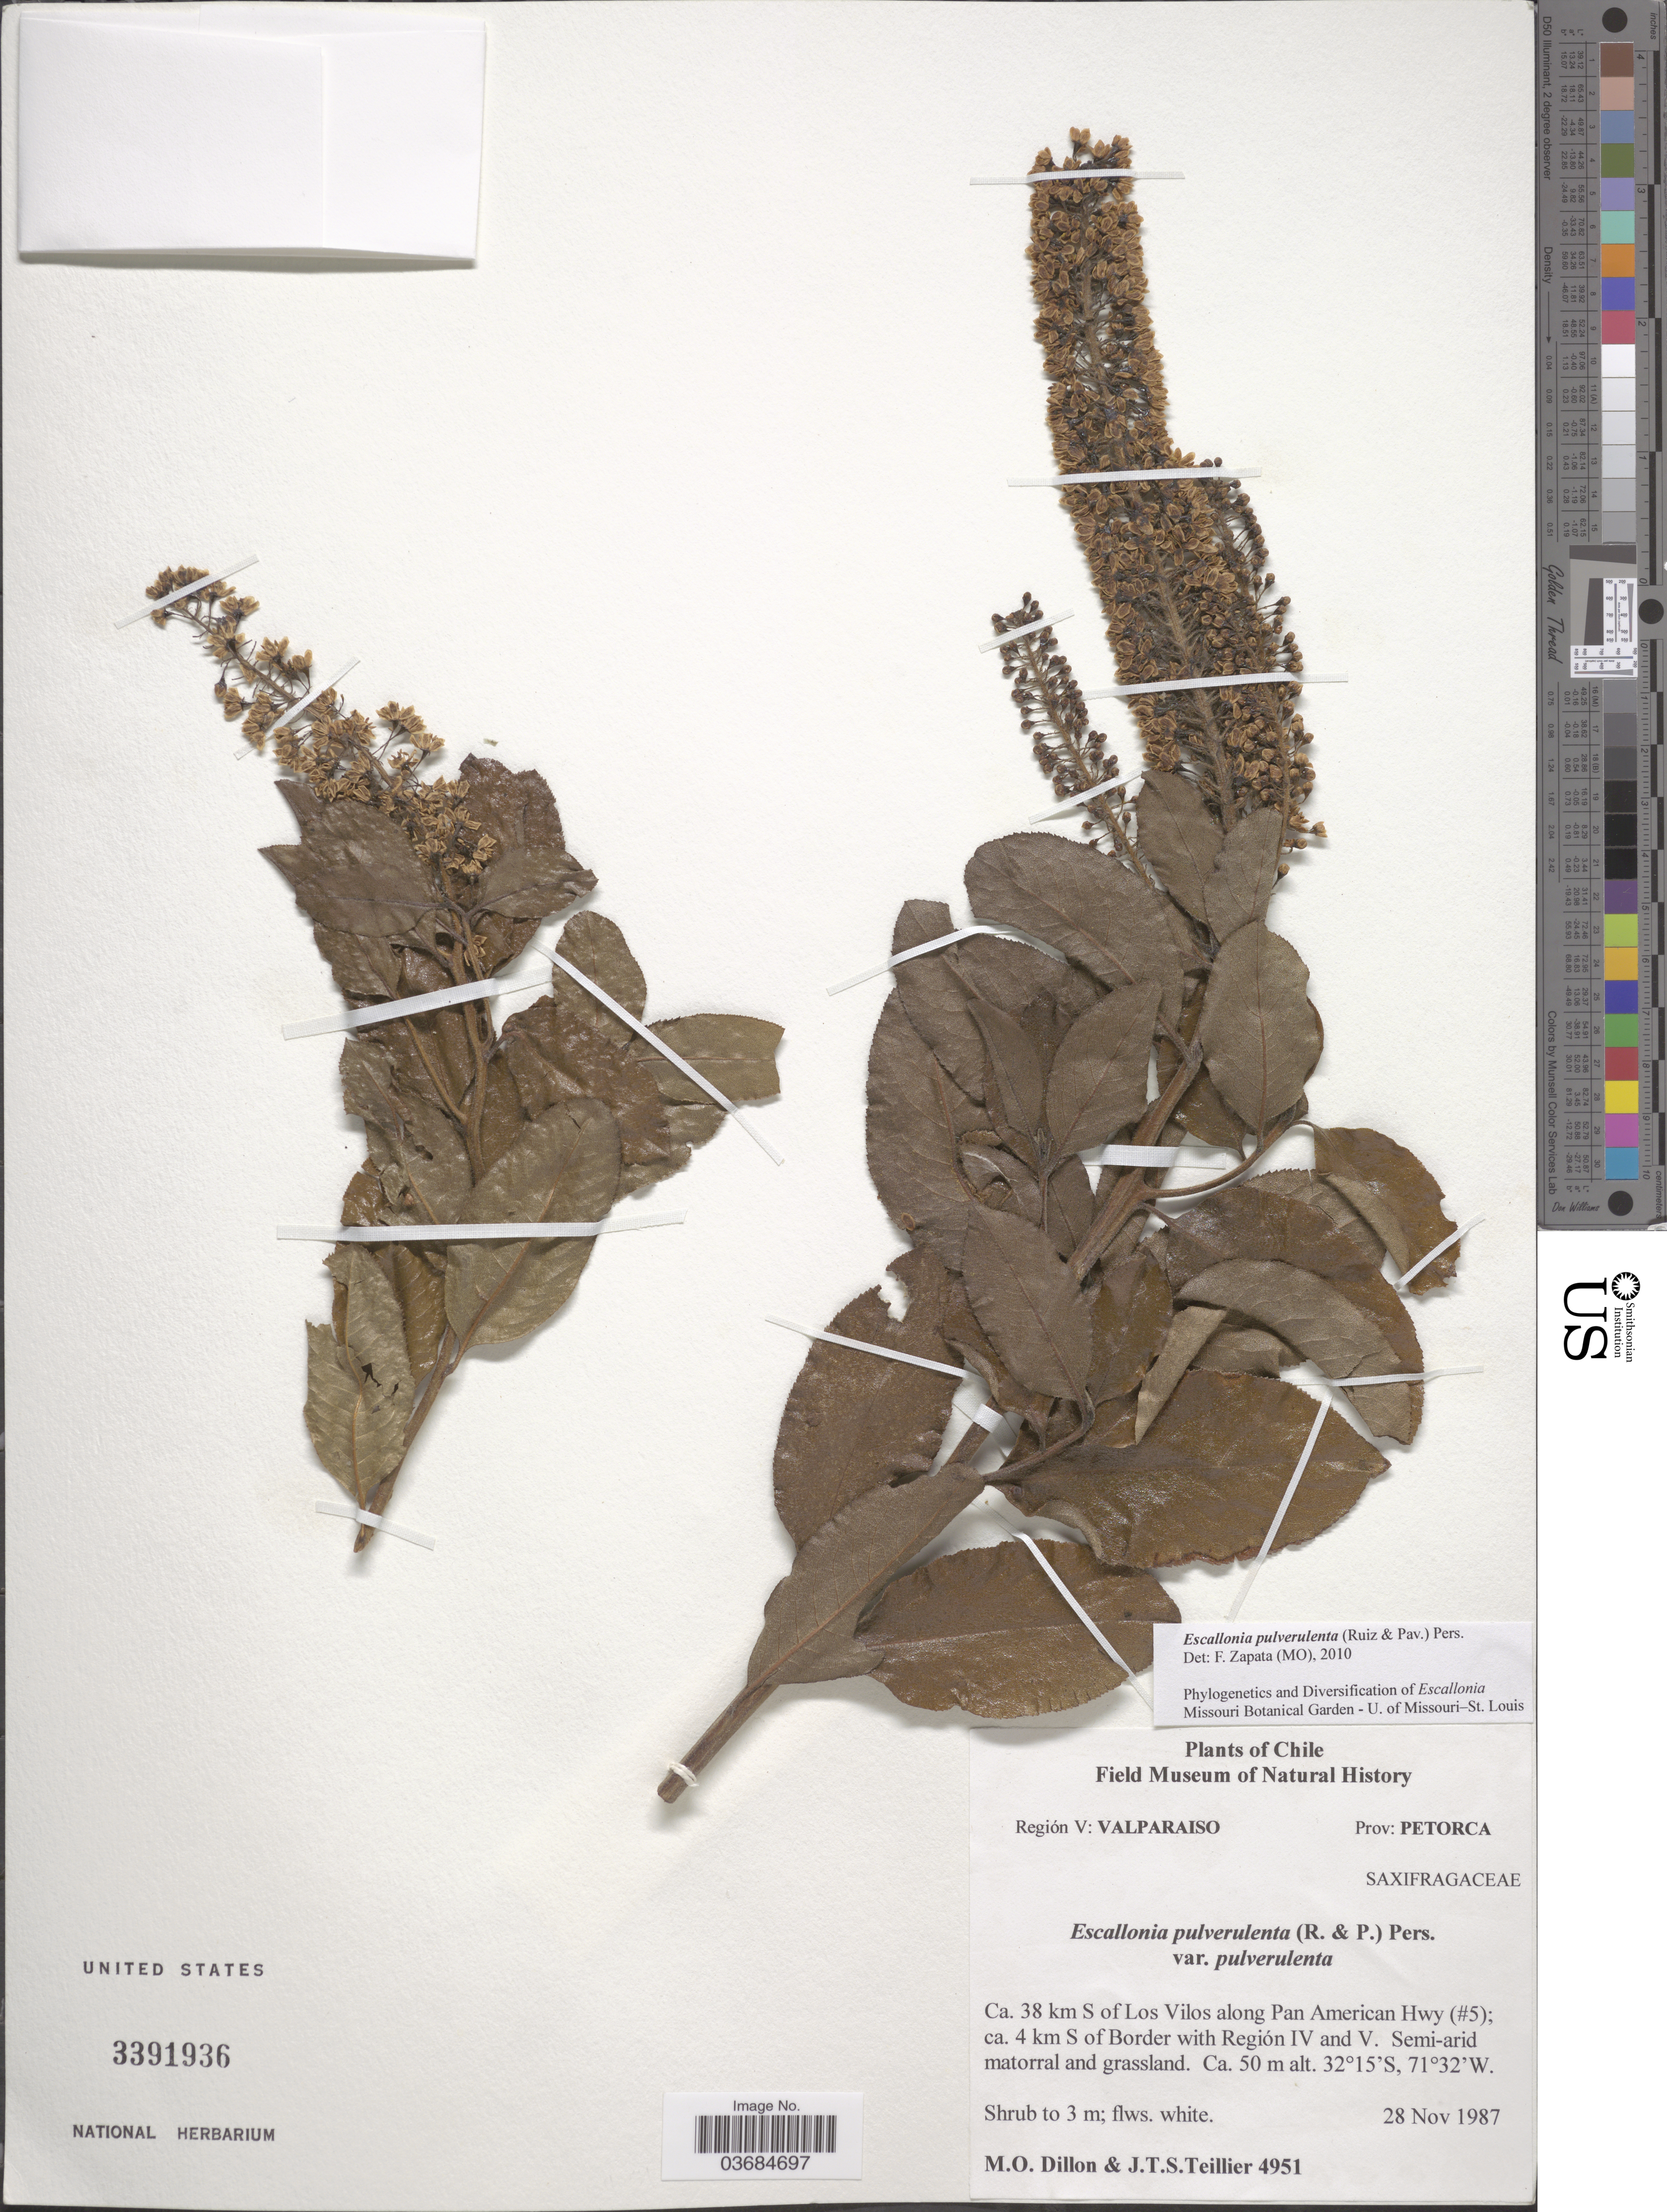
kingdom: Plantae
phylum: Tracheophyta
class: Magnoliopsida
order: Escalloniales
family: Escalloniaceae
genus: Escallonia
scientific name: Escallonia pulverulenta var. pulverulenta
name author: (Ruiz & Pav.) Pers.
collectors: M. O. Dillon & J. Teillier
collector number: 4951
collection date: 1987-11-28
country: Chile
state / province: Valparaíso (V)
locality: Región V: Valparaiso. Prov: Petorca. Ca. 38 km S of Los Vilos along Pan American Hwy (#5); ca. 4 km S of Border with Región IV and V.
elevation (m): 50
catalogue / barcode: US 3391936